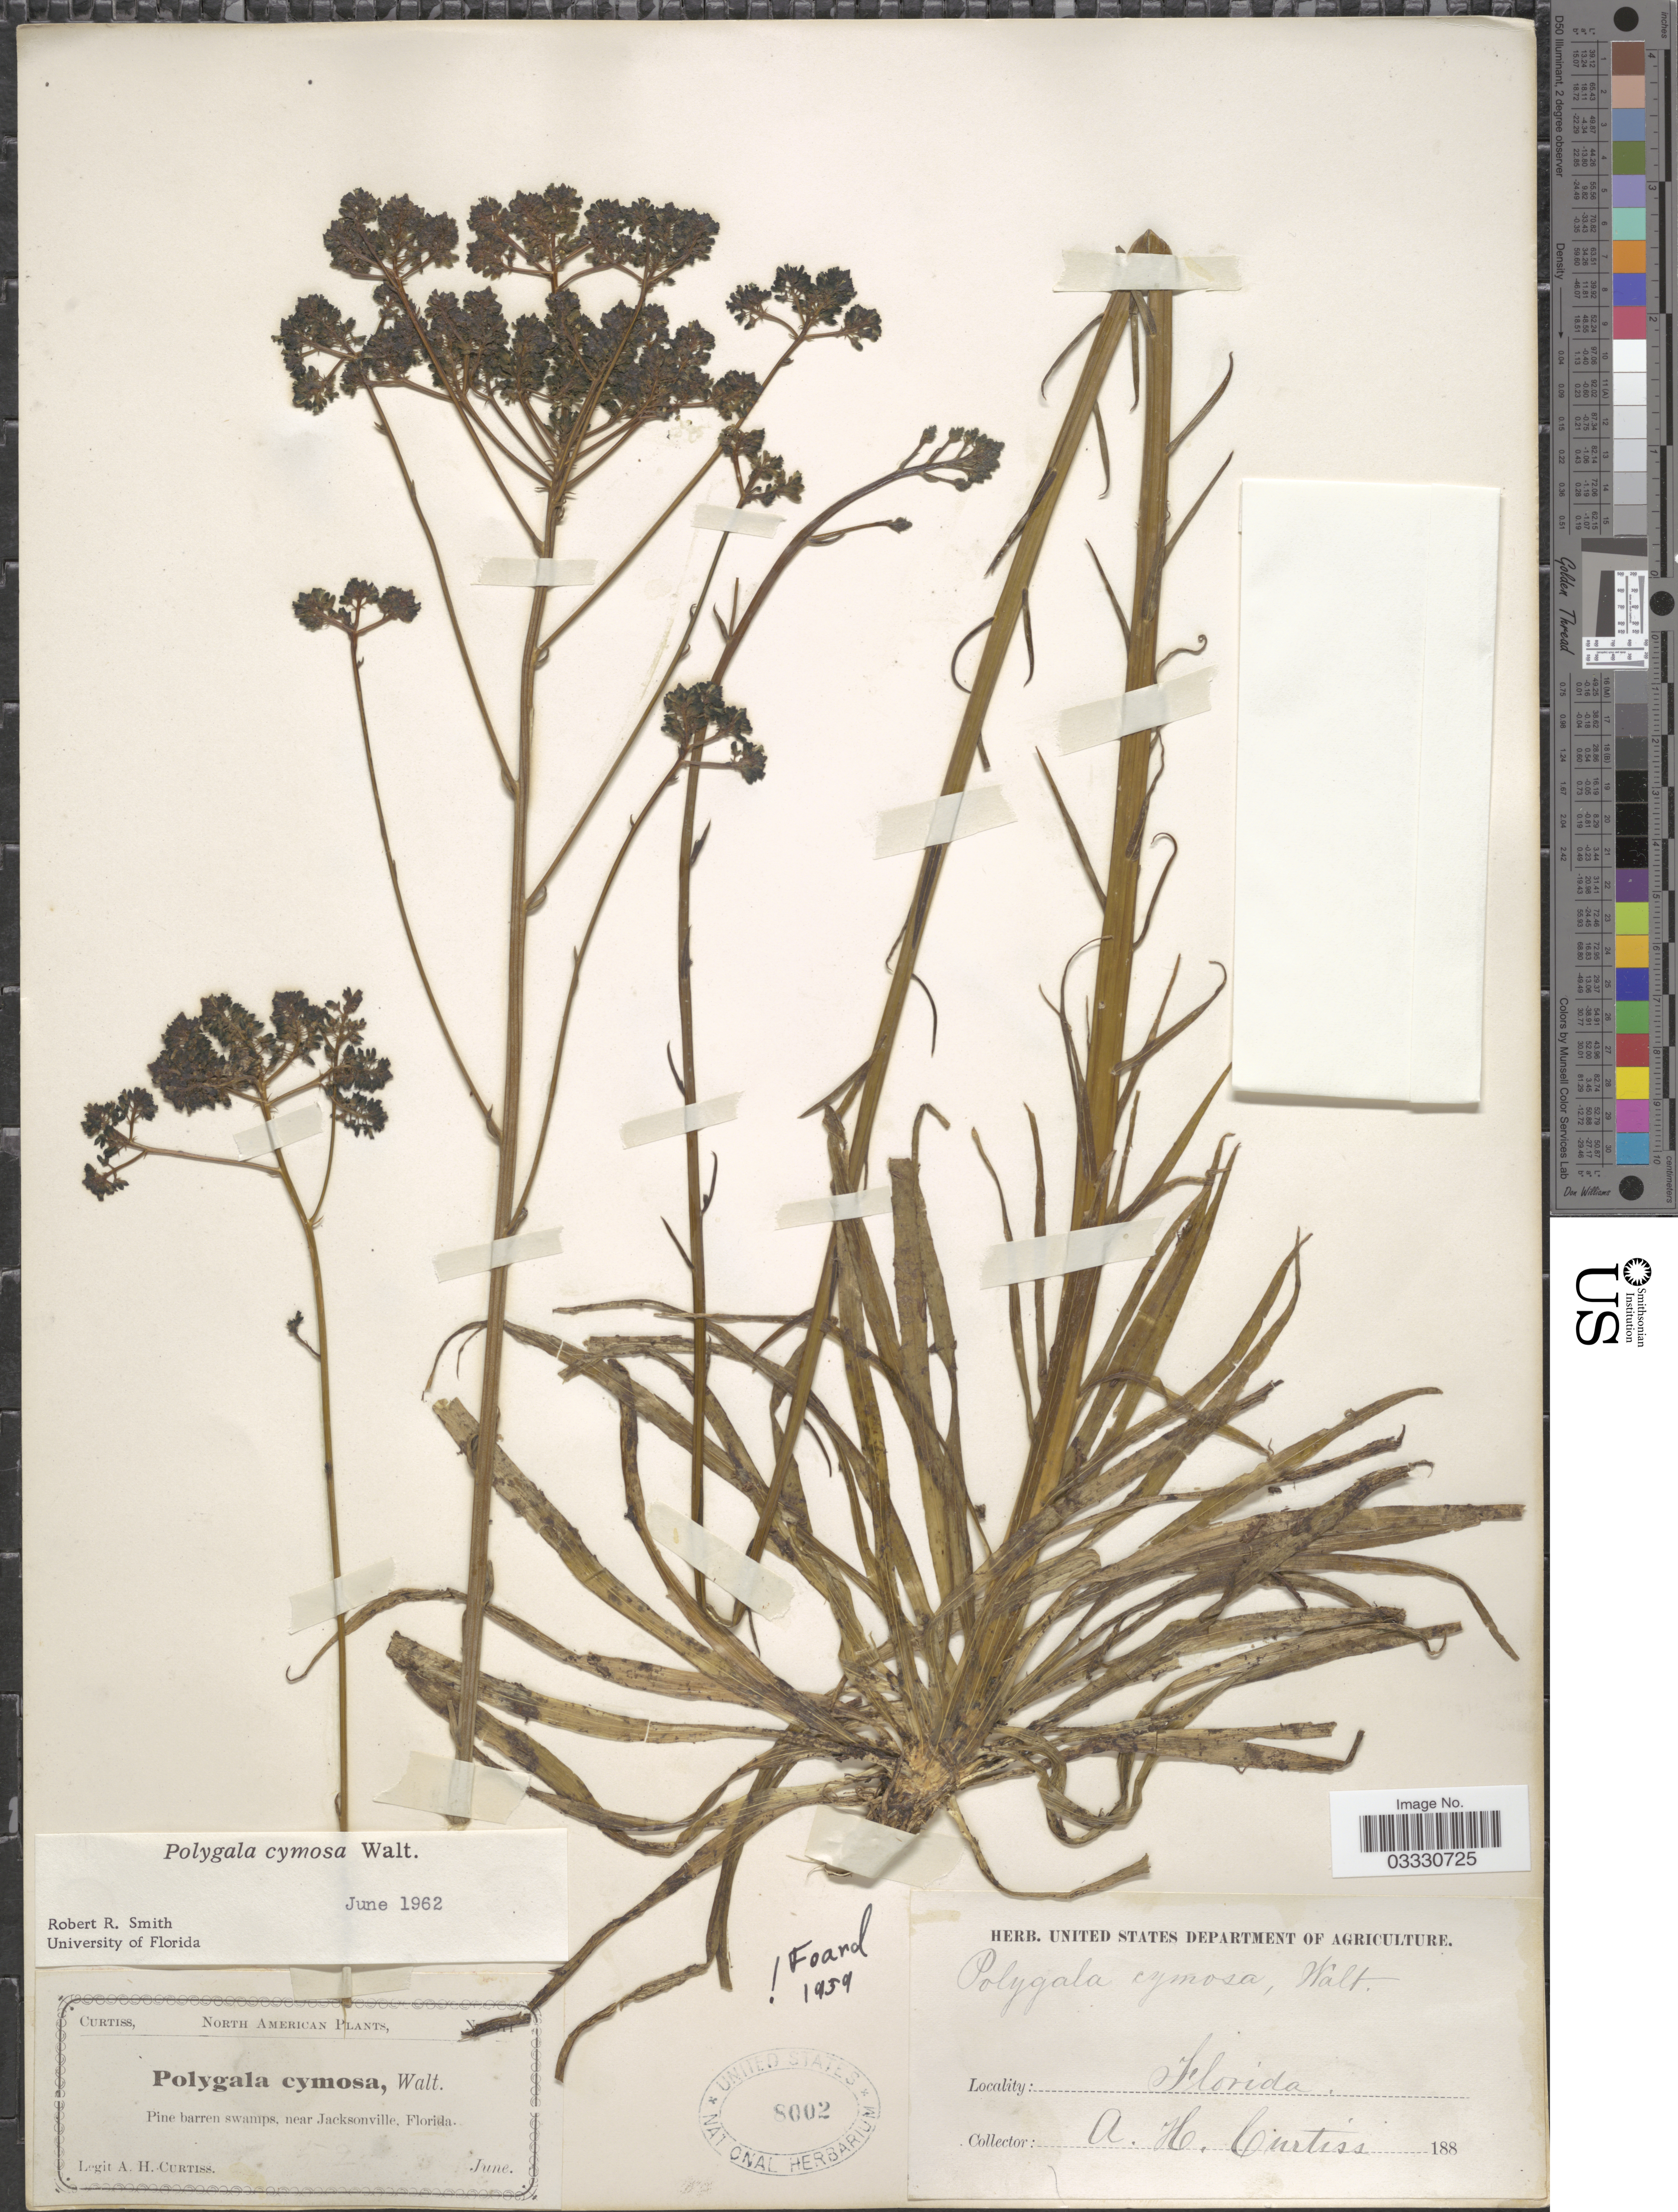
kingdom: Plantae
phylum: Tracheophyta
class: Magnoliopsida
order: Fabales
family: Polygalaceae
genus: Polygala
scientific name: Polygala cymosa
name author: Walter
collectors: A. H. Curtiss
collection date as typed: June 188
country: United States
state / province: Florida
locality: Near Jacksonville.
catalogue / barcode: US 8002